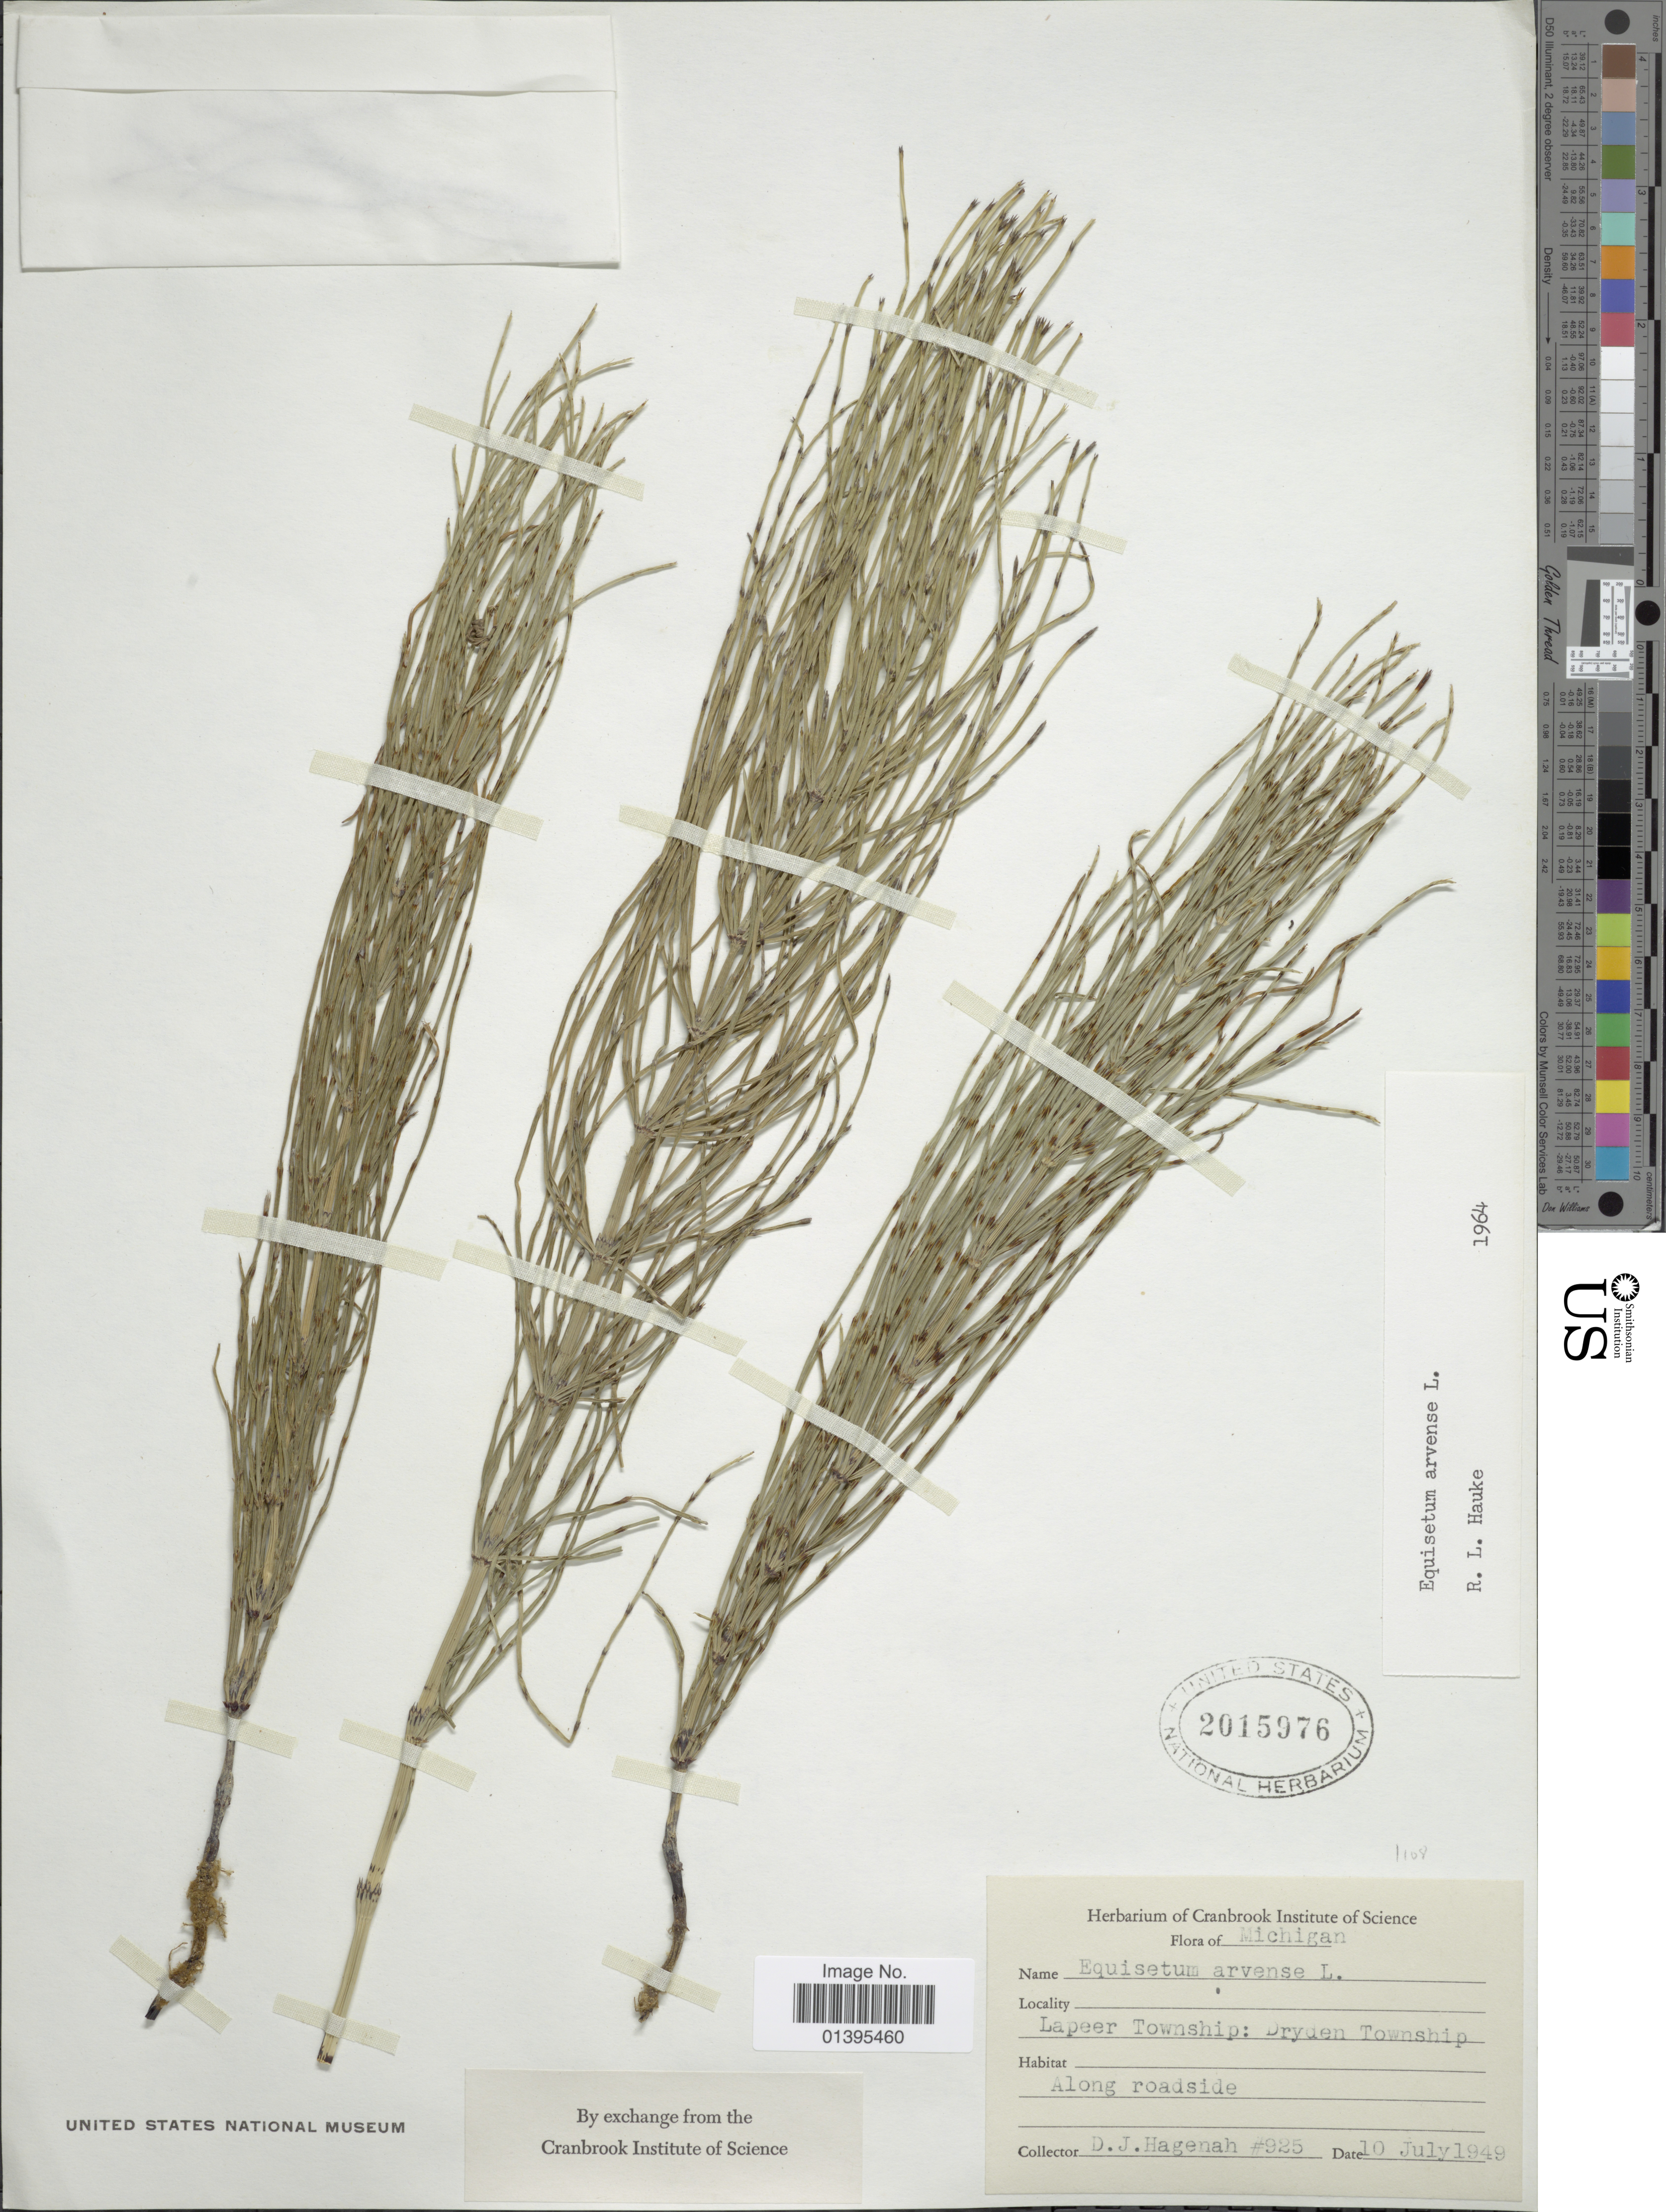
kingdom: Plantae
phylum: Tracheophyta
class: Polypodiopsida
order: Equisetales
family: Equisetaceae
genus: Equisetum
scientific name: Equisetum arvense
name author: L.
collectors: D. Hagenah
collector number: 925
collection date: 1949-07-10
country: United States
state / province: Michigan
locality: Lapeer Township: Dryden Township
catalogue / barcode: US 2015976